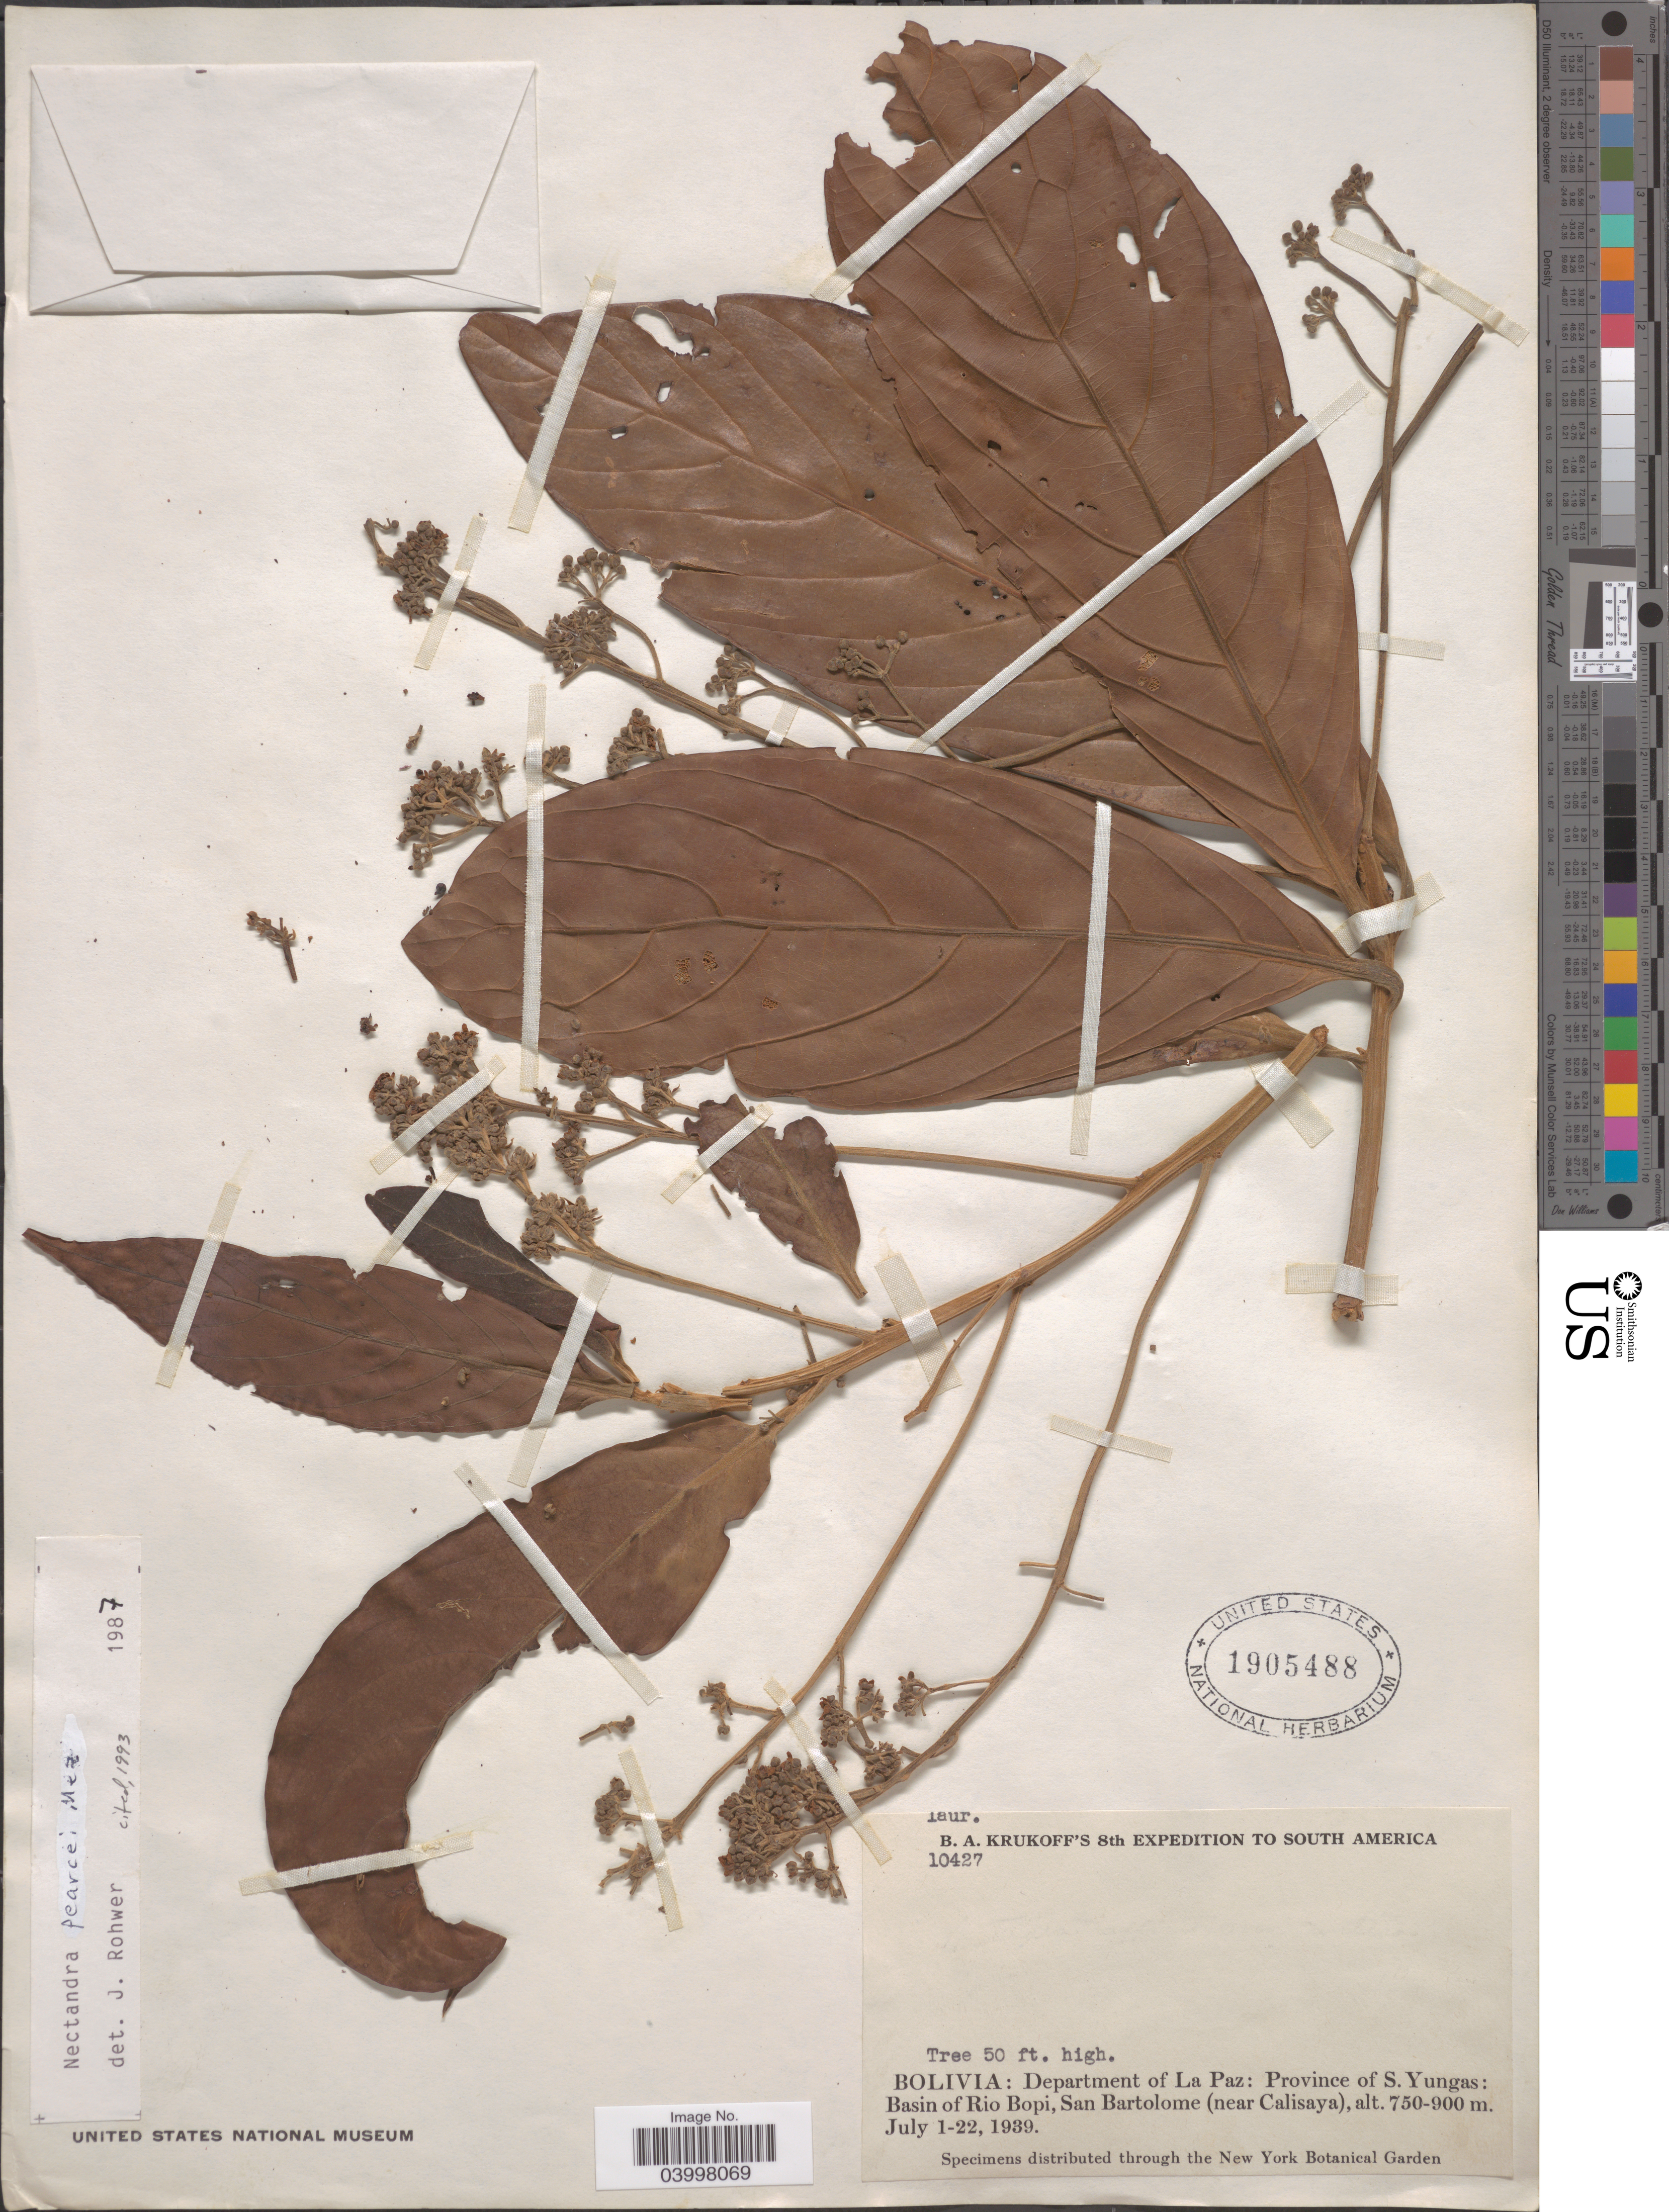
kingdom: Plantae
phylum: Tracheophyta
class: Magnoliopsida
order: Laurales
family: Lauraceae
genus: Nectandra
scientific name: Nectandra pearcei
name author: Mez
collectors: B. A. Krukoff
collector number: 10427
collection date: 1939-07-01/1939-07-22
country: Bolivia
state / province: La Paz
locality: Department of La Paz: Province of S.Yungas: Basin of Rio Bopi, San Bartolome (near Calisaya).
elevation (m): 750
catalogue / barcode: US 1905488